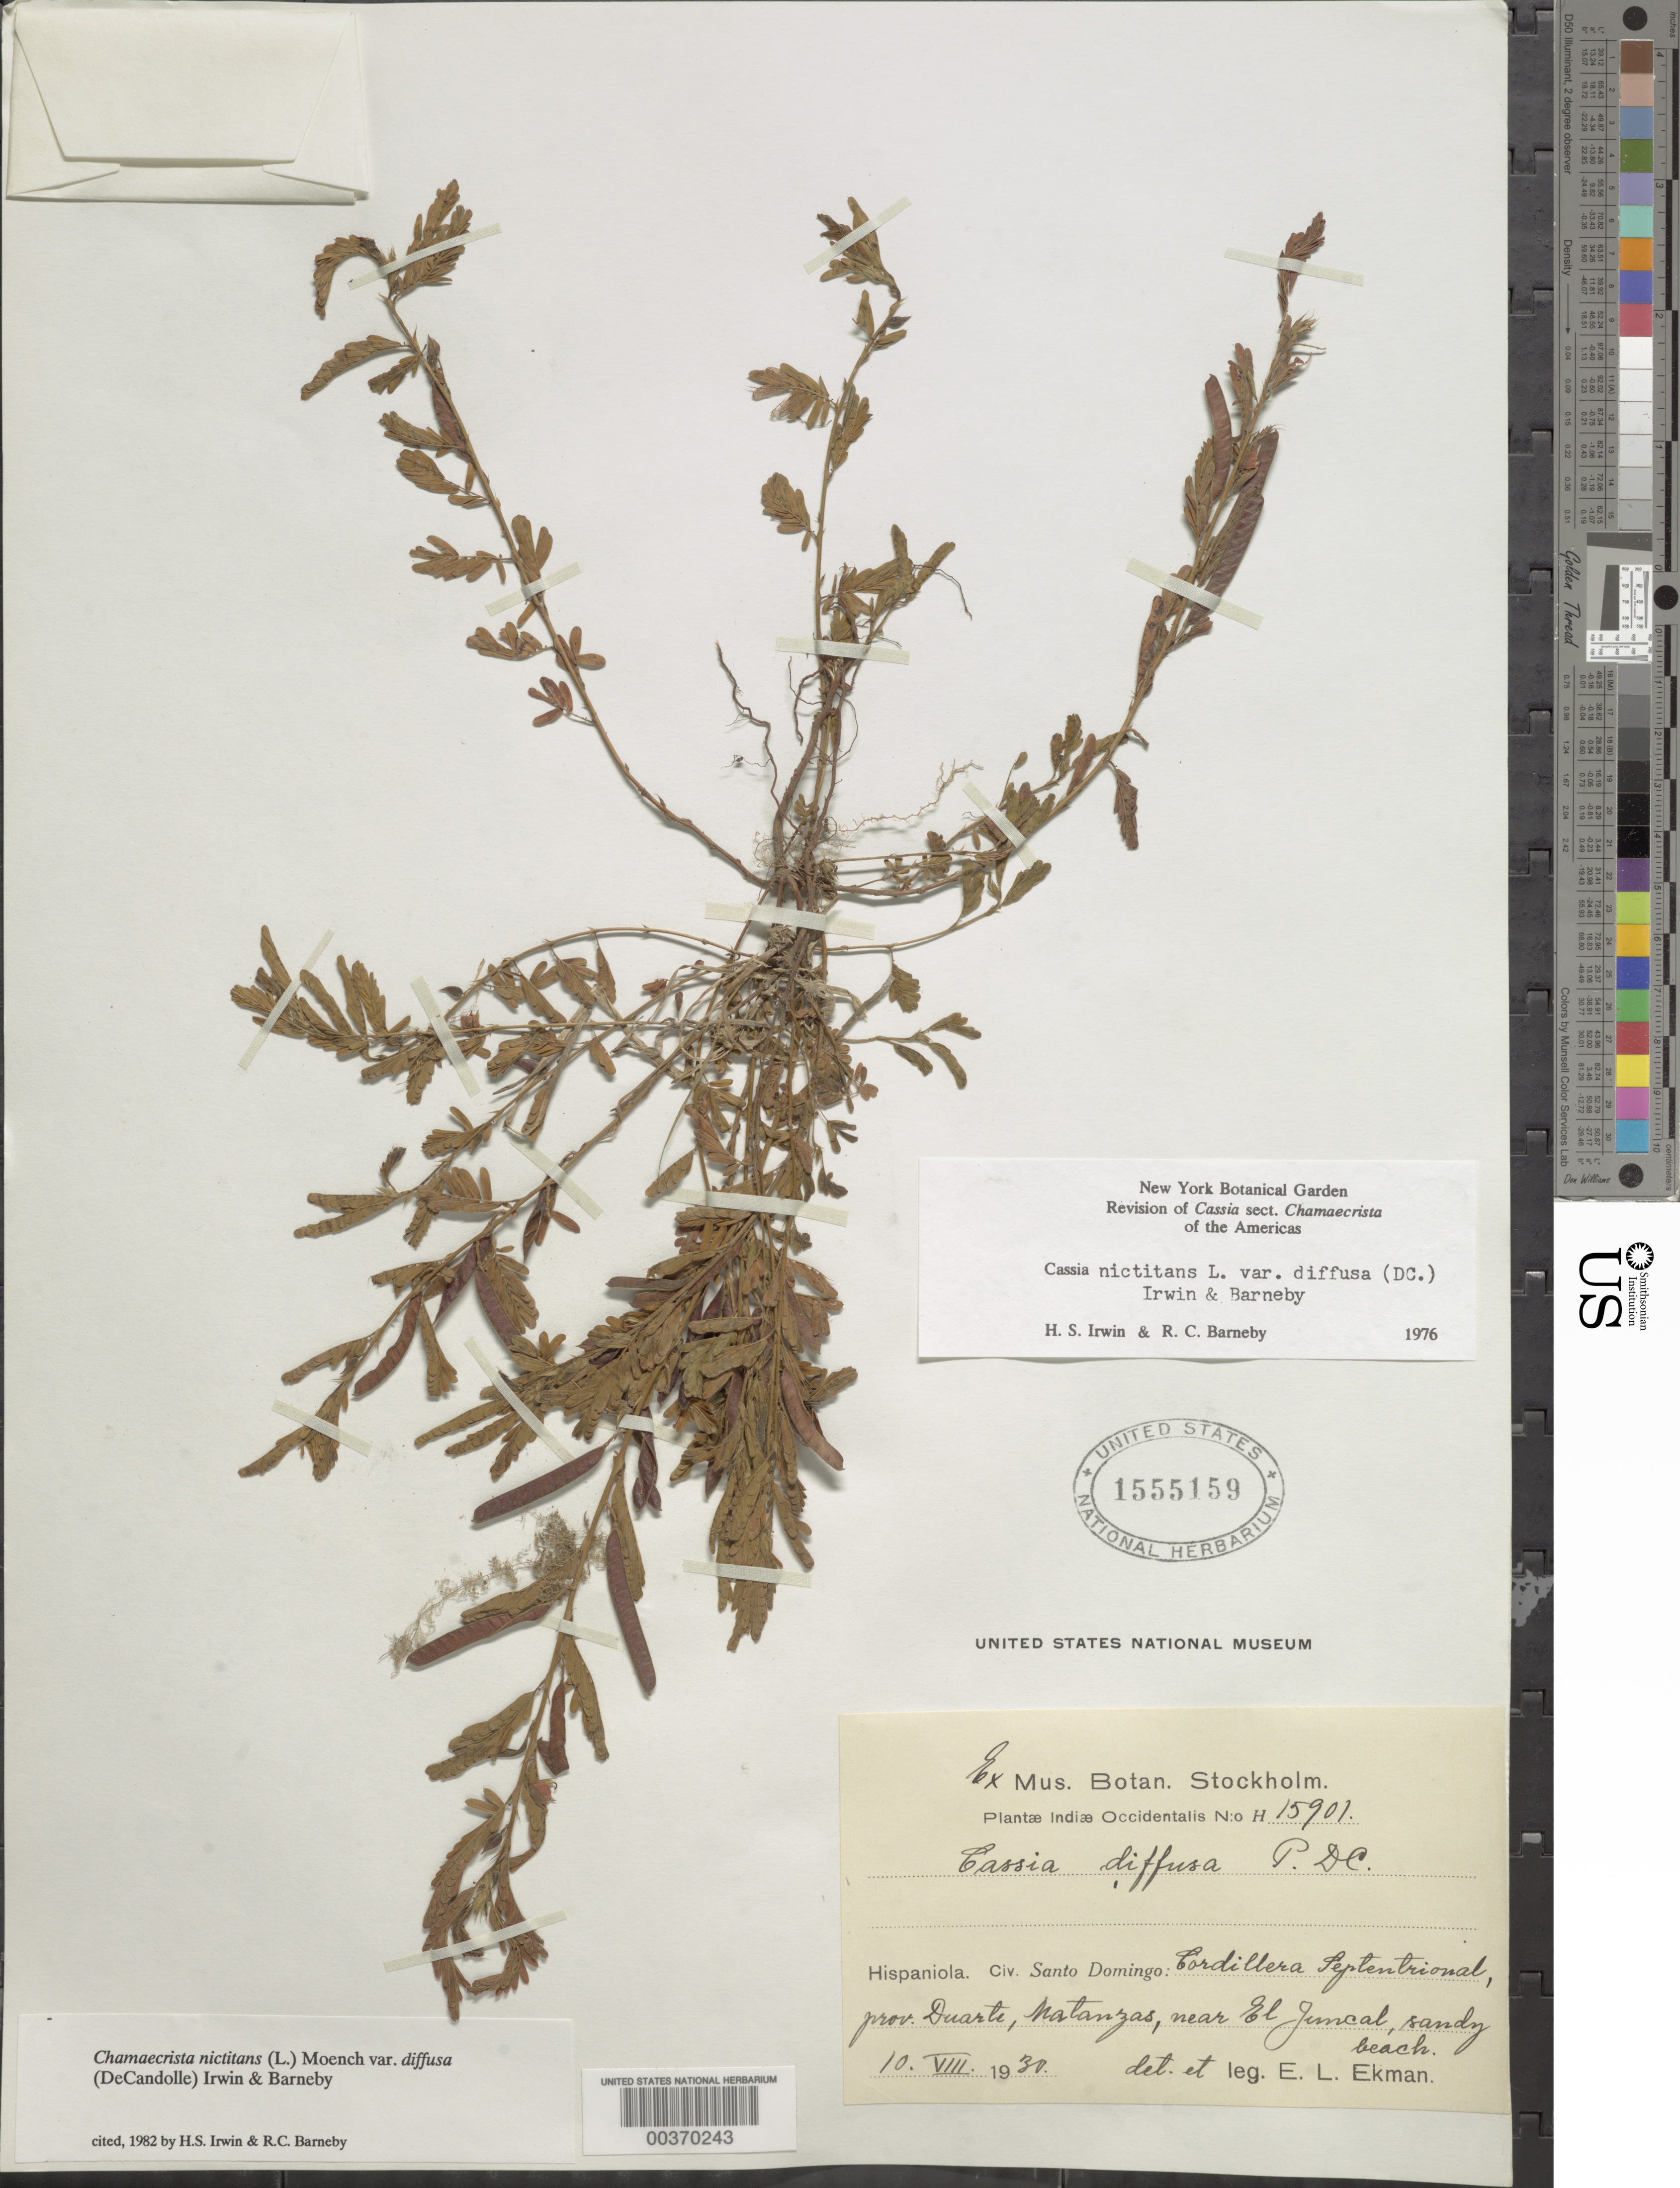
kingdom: Plantae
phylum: Tracheophyta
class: Magnoliopsida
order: Fabales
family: Fabaceae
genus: Chamaecrista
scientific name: Chamaecrista nictitans var. diffusa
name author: (DC.) H.S. Irwin & Barneby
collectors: E. L. Ekman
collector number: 15901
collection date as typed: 10 Aug 1930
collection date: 1930-08-10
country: Dominican Republic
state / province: Duarte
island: Hispaniola Island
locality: Cordillera septentrional, matanzas, near el juncal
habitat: Sandy beach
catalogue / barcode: US 1555159